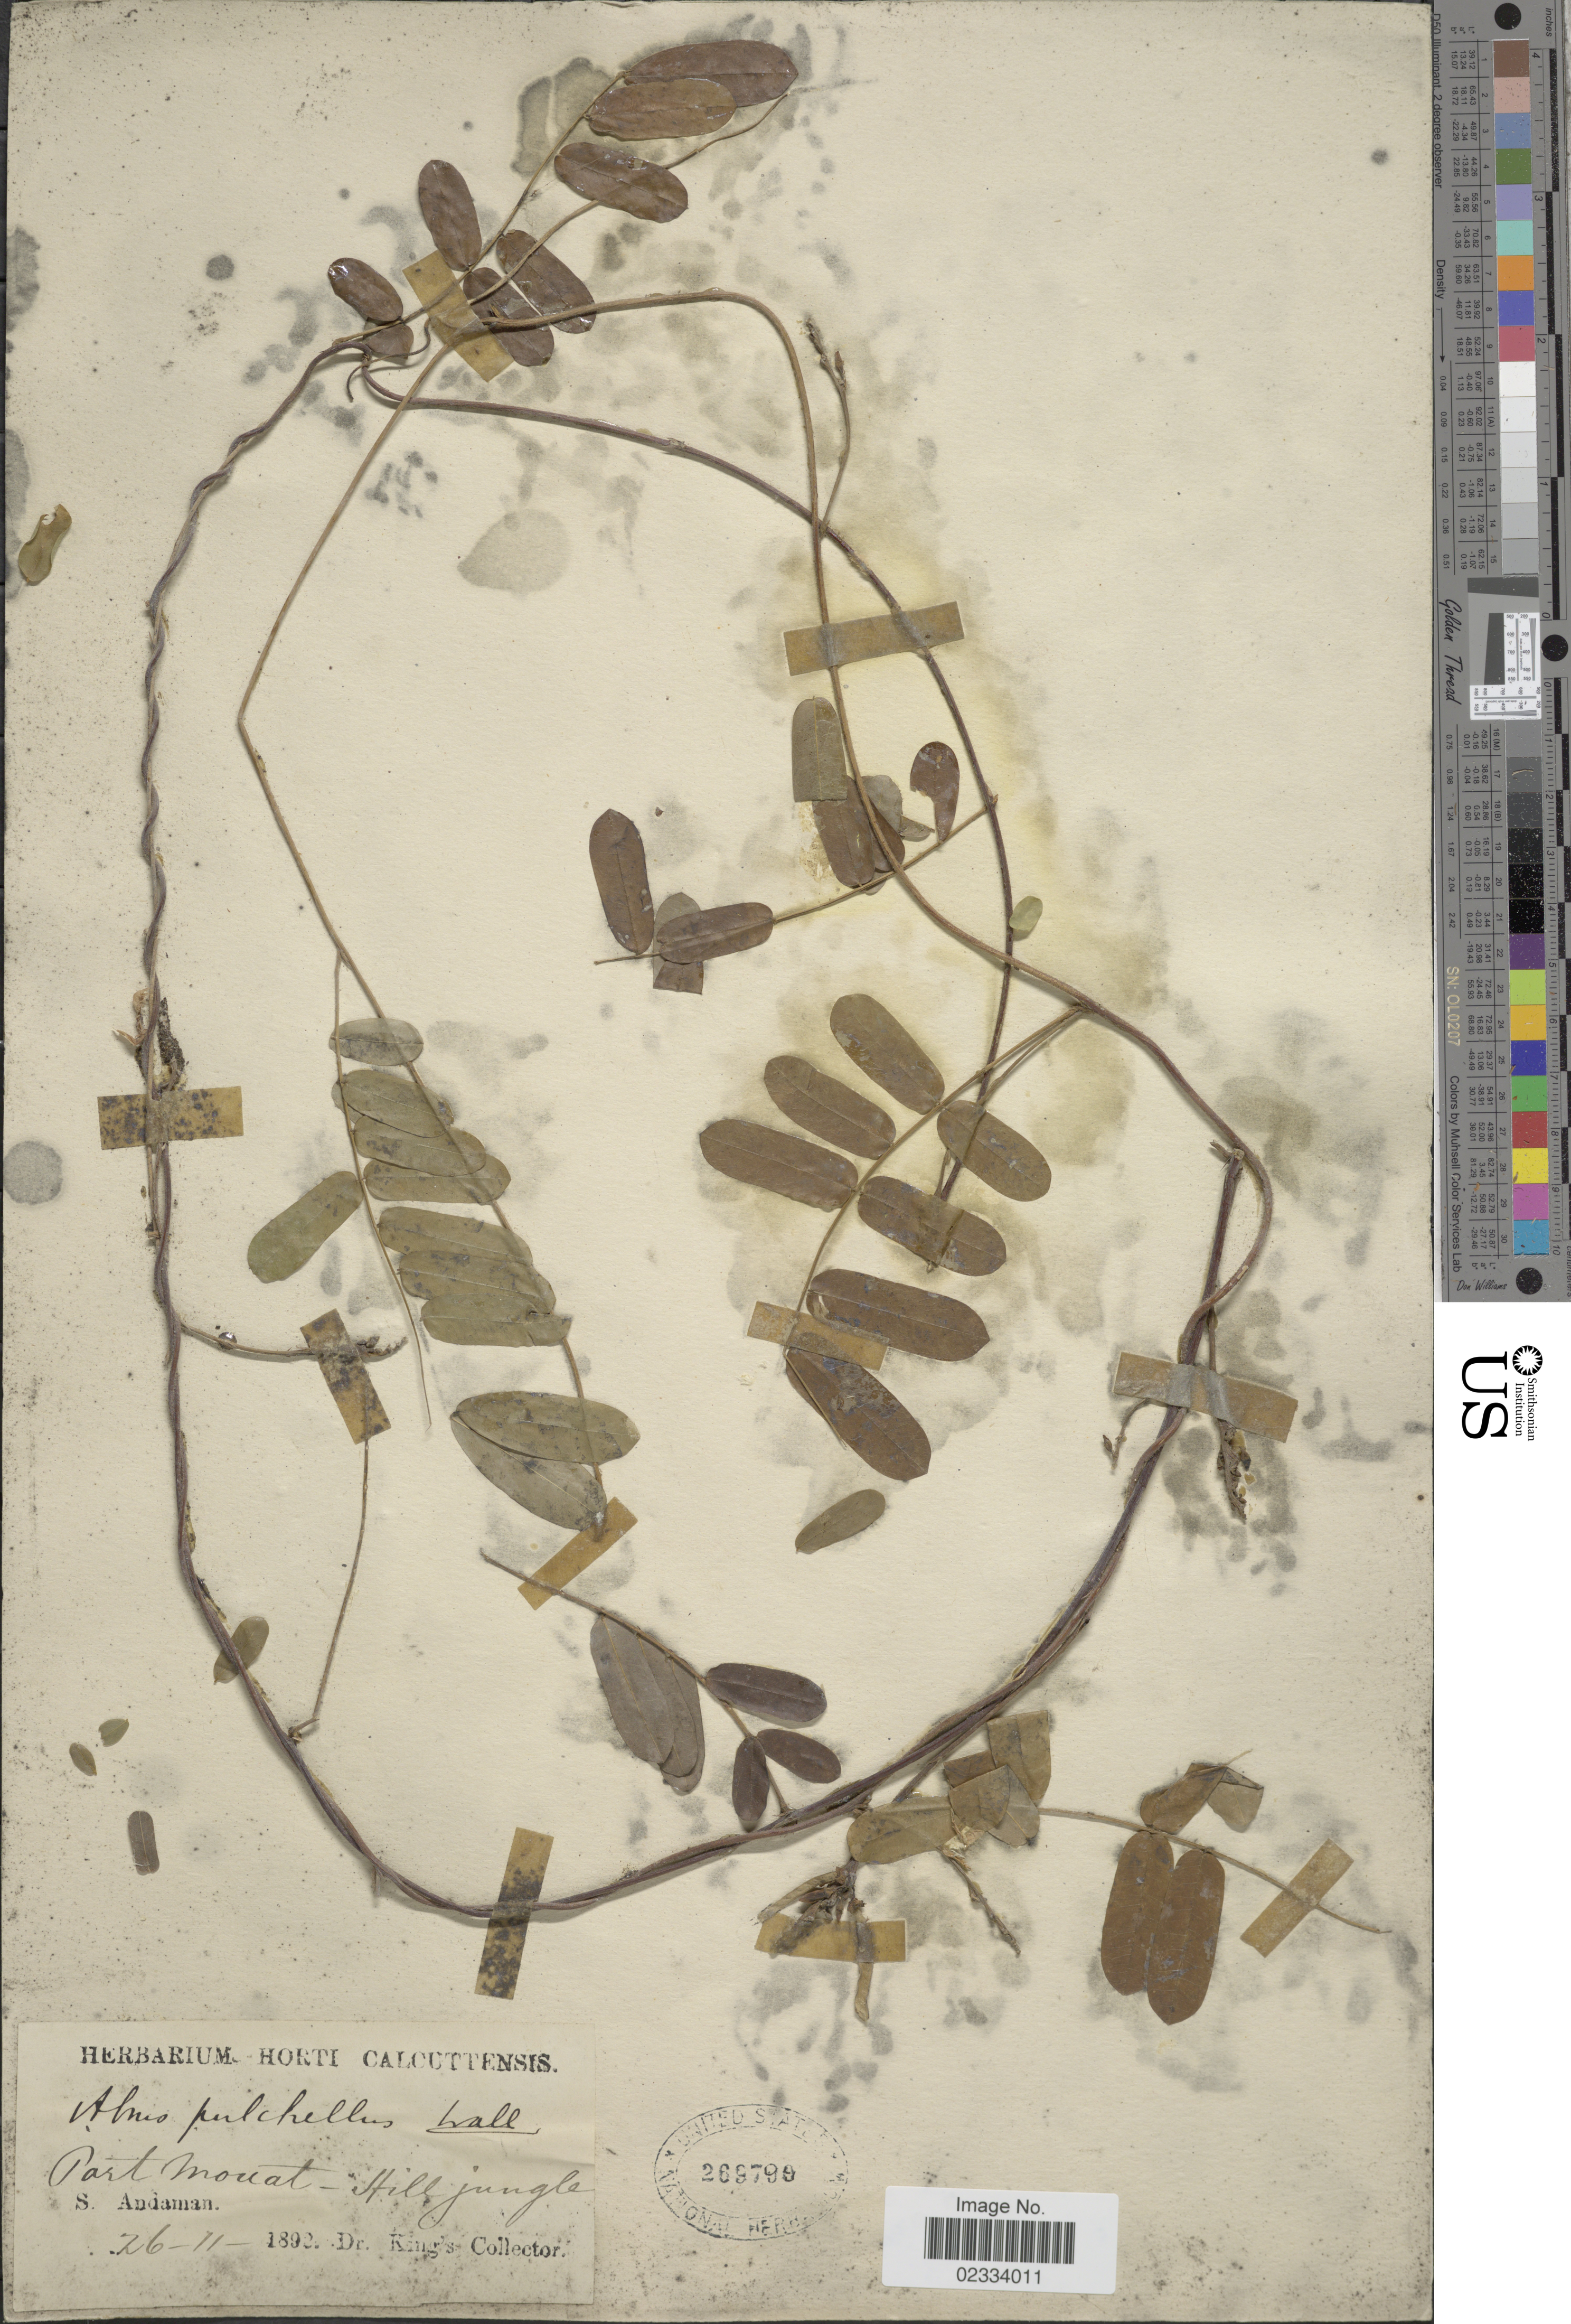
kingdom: Plantae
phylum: Tracheophyta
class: Magnoliopsida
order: Fabales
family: Fabaceae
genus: Abrus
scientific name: Abrus pulchellus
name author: Wall.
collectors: Dr. King's collector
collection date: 1892-11-26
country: India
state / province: Andaman and Nicobar Islands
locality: S. Andaman. Port Mouat - Hill jungle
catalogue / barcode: US 269799